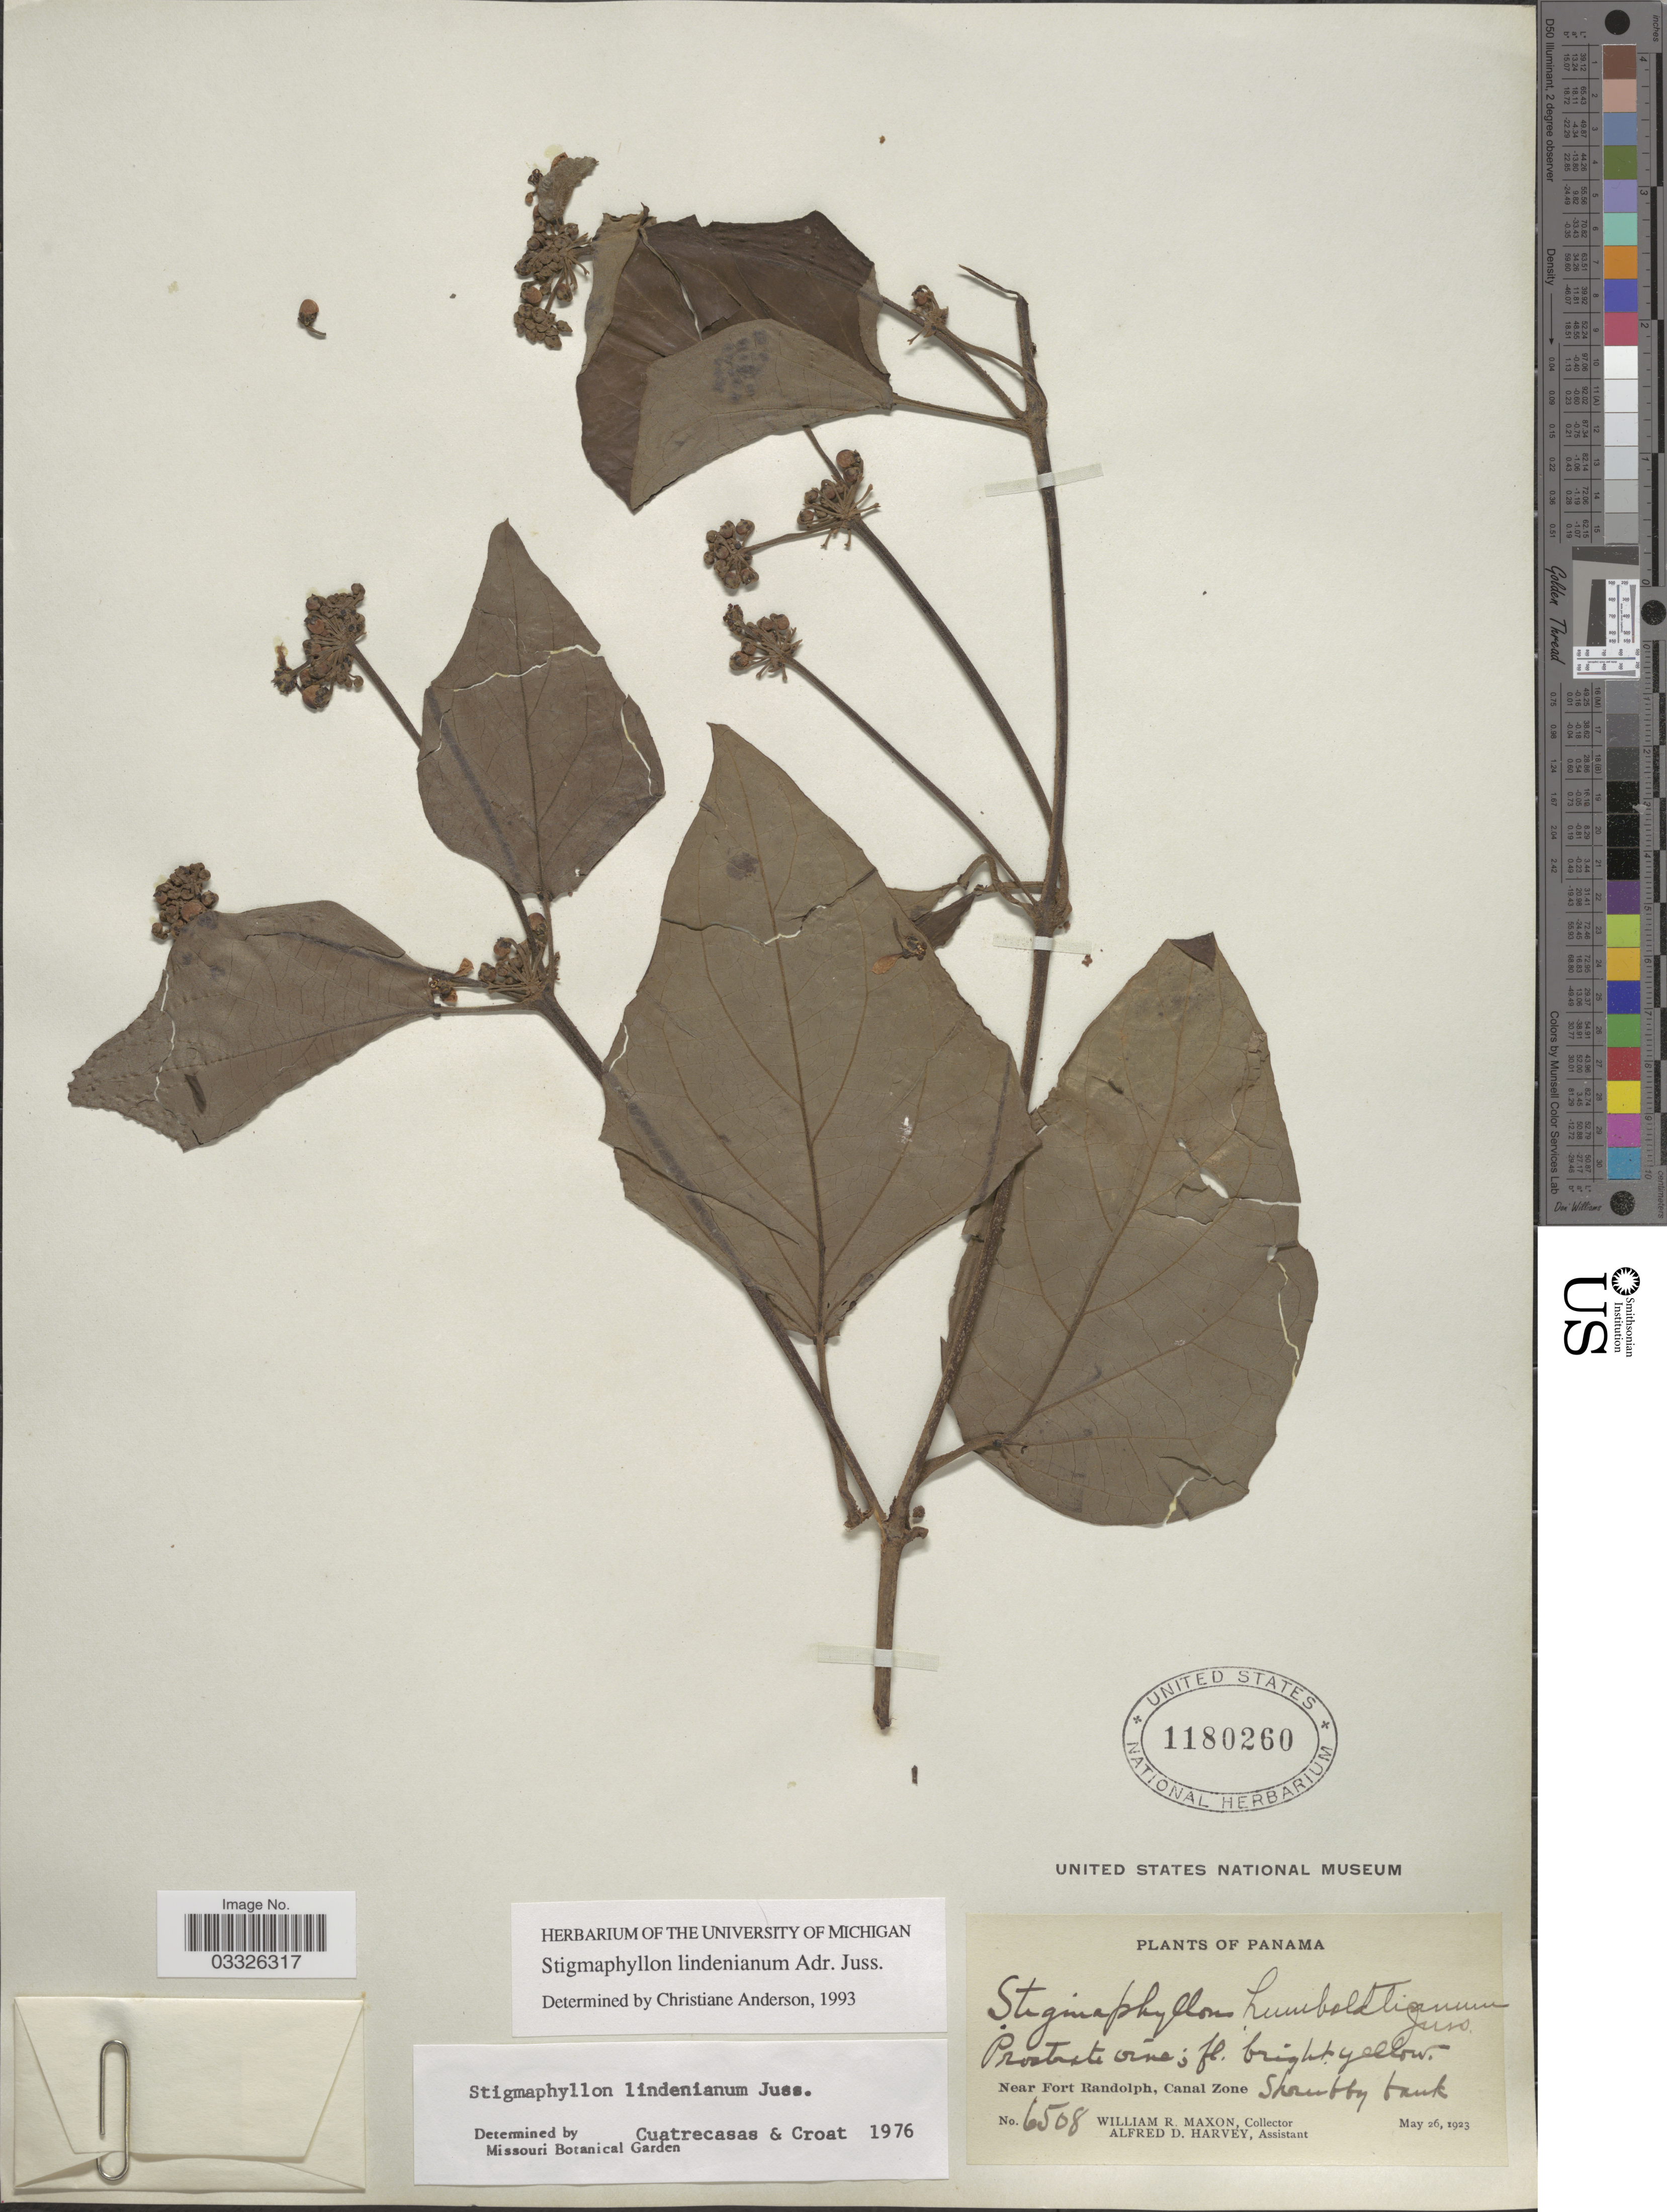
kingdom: Plantae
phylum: Tracheophyta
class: Magnoliopsida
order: Malpighiales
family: Malpighiaceae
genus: Stigmaphyllon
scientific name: Stigmaphyllon lindenianum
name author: A. Juss.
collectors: W. R. Maxon & A. D. Harvey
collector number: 6508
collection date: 1923-05-26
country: Panama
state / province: Colón / Panamá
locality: Near Fort Randolph, Canal Zone.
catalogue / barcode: US 1180260